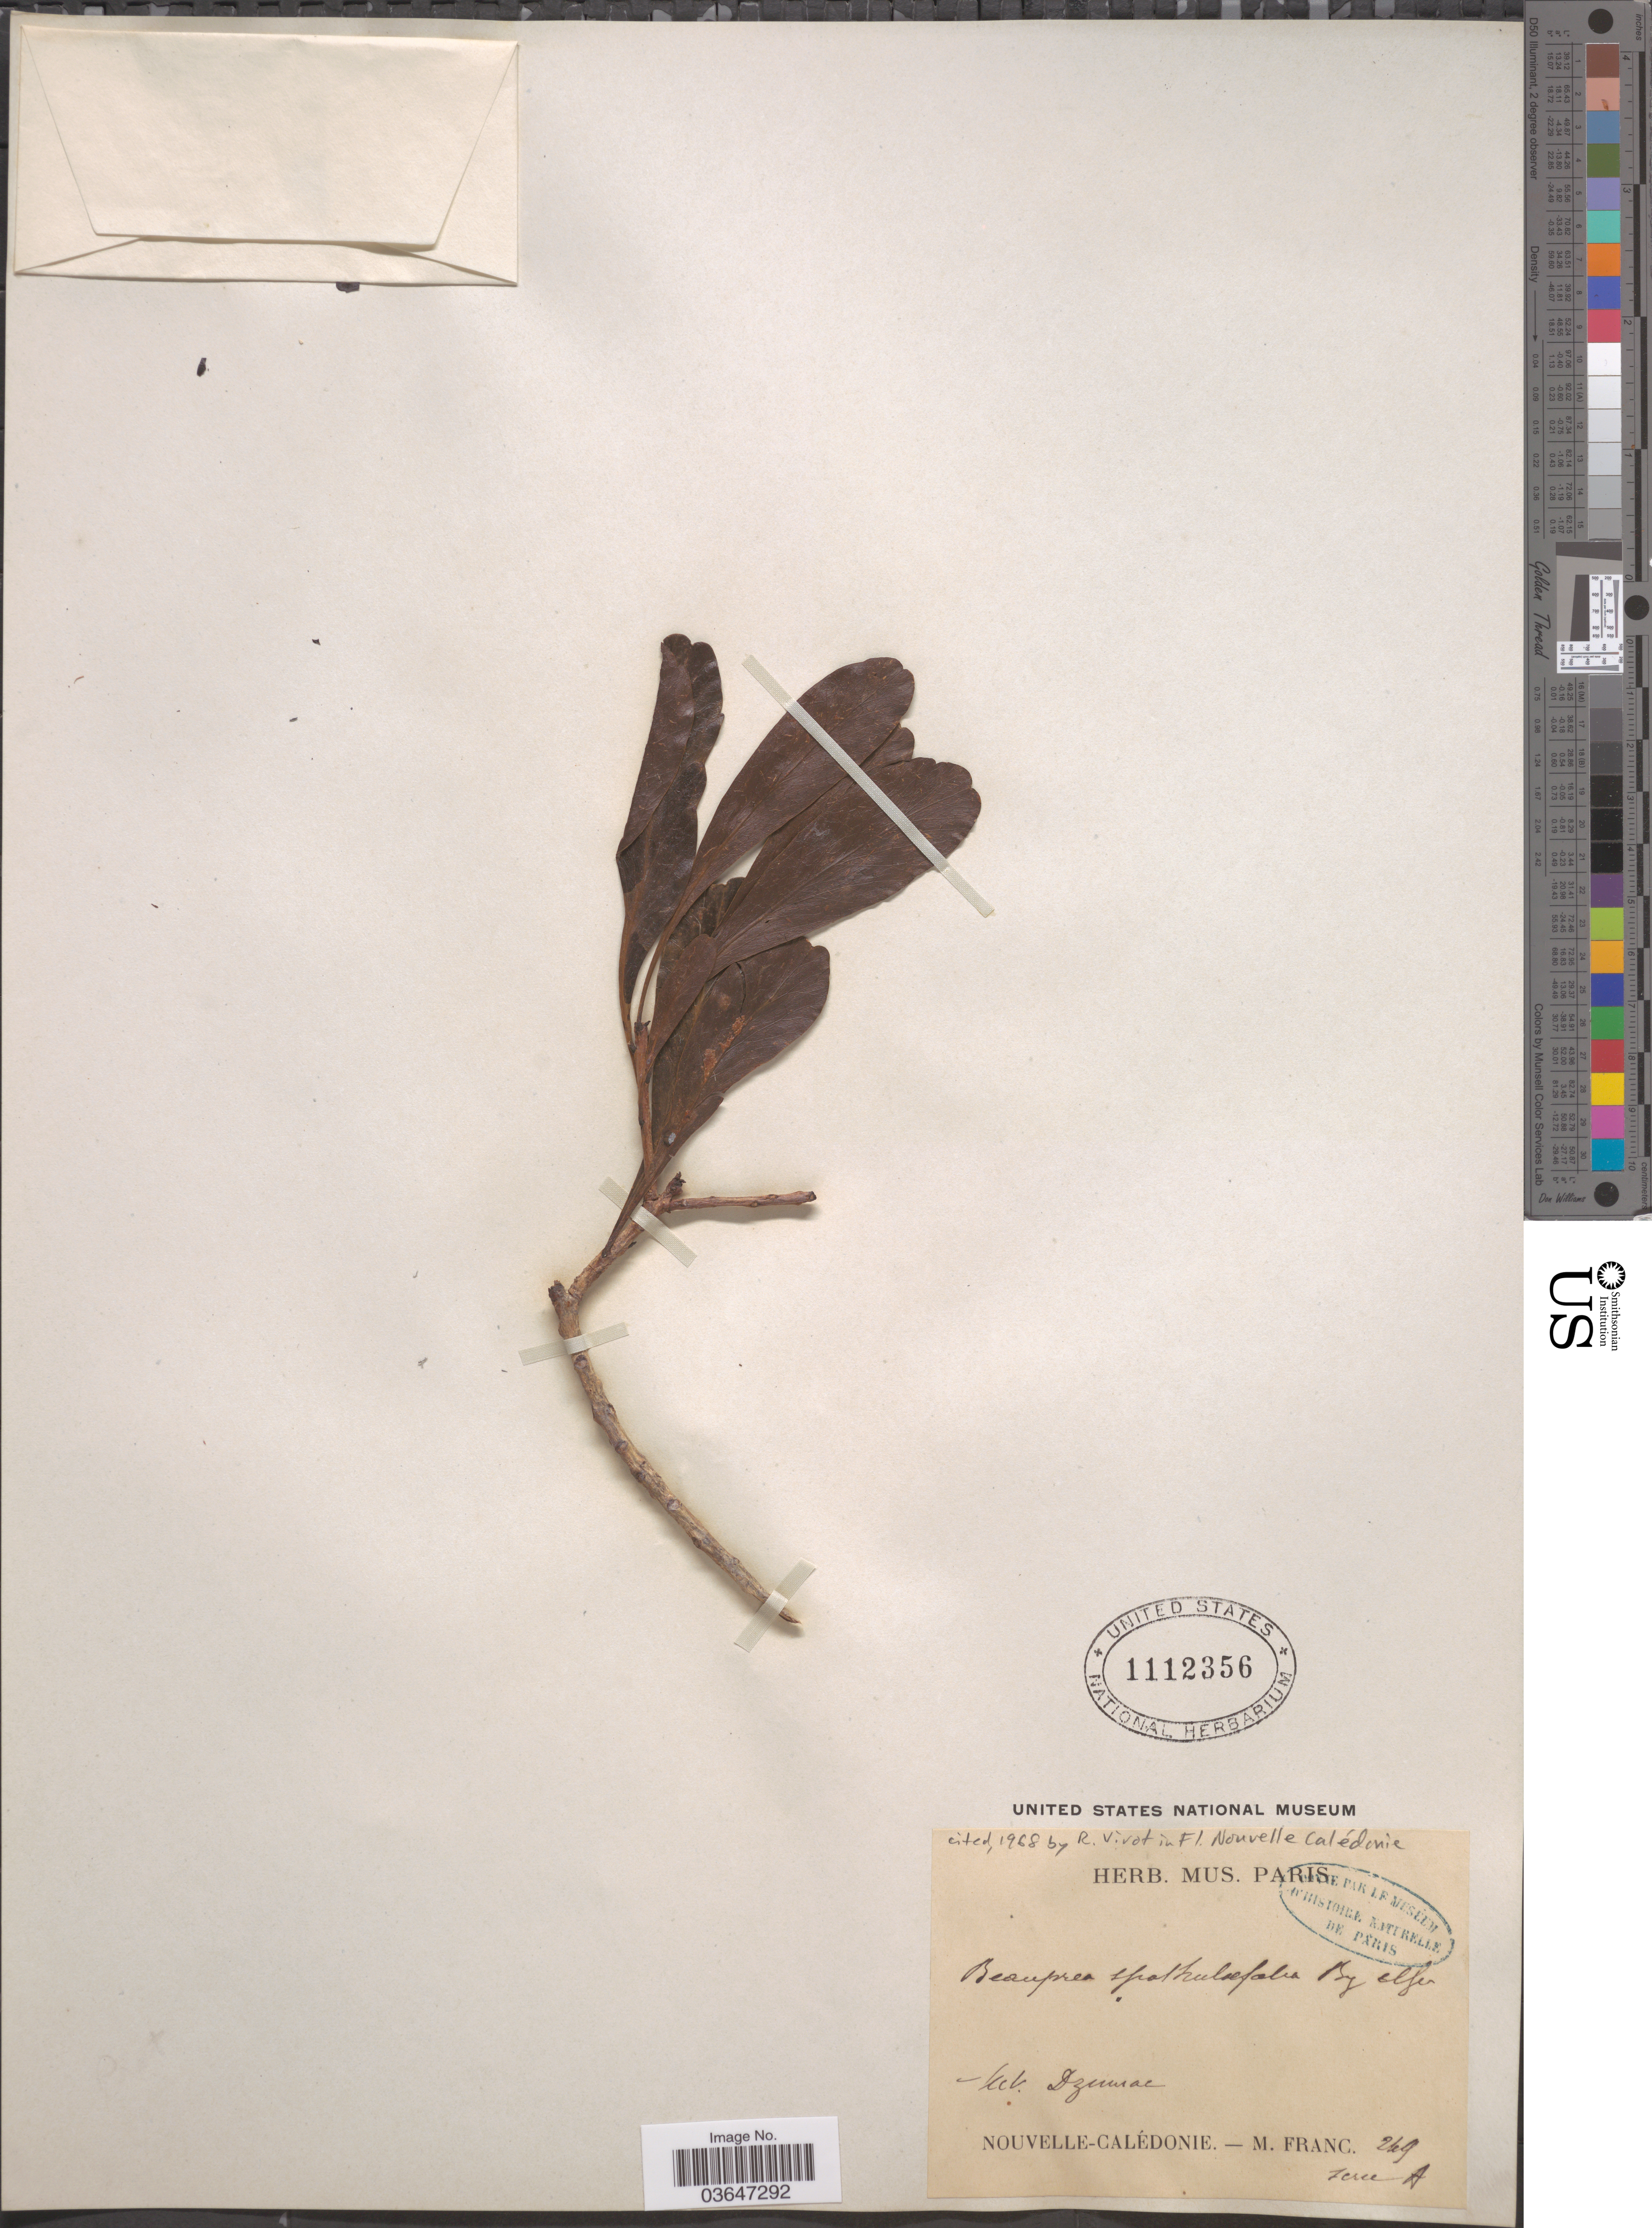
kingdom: Plantae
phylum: Tracheophyta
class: Magnoliopsida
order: Proteales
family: Proteaceae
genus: Beauprea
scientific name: Beauprea spathulifolia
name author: Brongn. & Gris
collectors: M. Franc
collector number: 269*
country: New Caledonia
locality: [illegible text] Dzumac.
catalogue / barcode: US 1112356